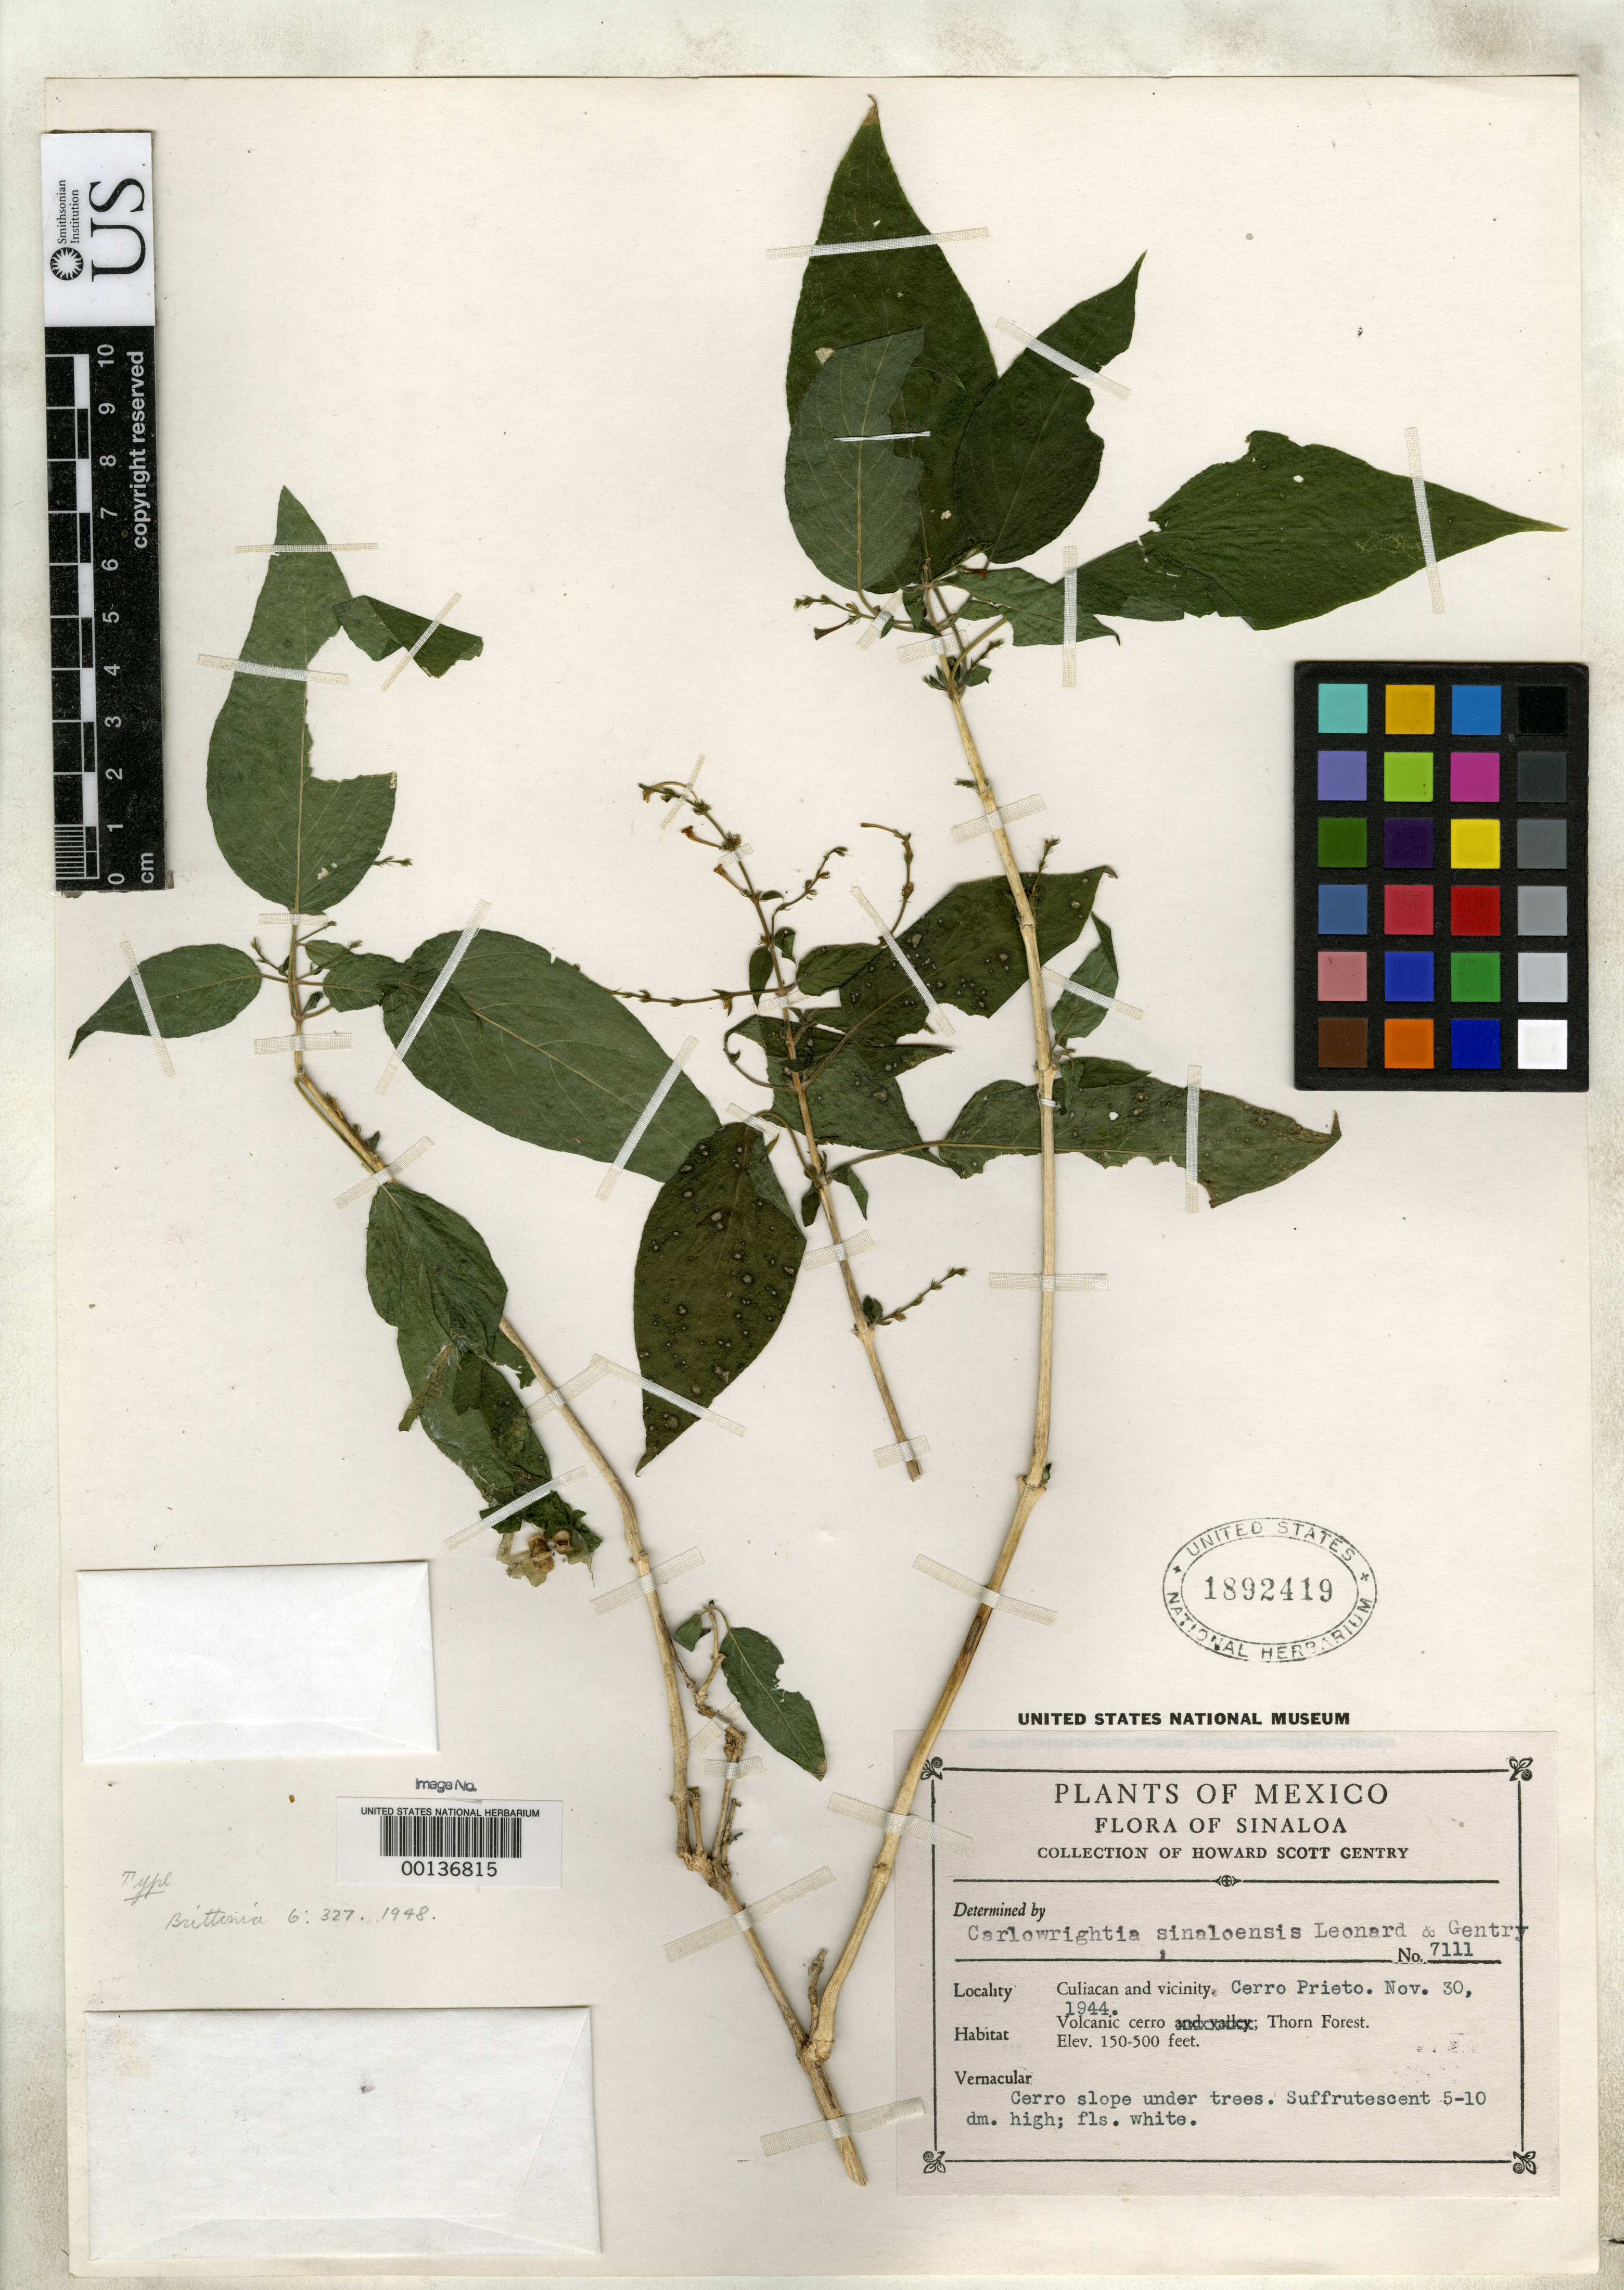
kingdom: Plantae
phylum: Tracheophyta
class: Magnoliopsida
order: Lamiales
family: Acanthaceae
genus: Carlowrightia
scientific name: Carlowrightia sinaloensis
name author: Leonard & Gentry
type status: Holotype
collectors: H. S. Gentry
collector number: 7111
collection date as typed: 30 Nov 1944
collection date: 1944-11-30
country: Mexico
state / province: Sinaloa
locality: Culican and vicinity, Cerroprieto.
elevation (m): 46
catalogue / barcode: US 1892419